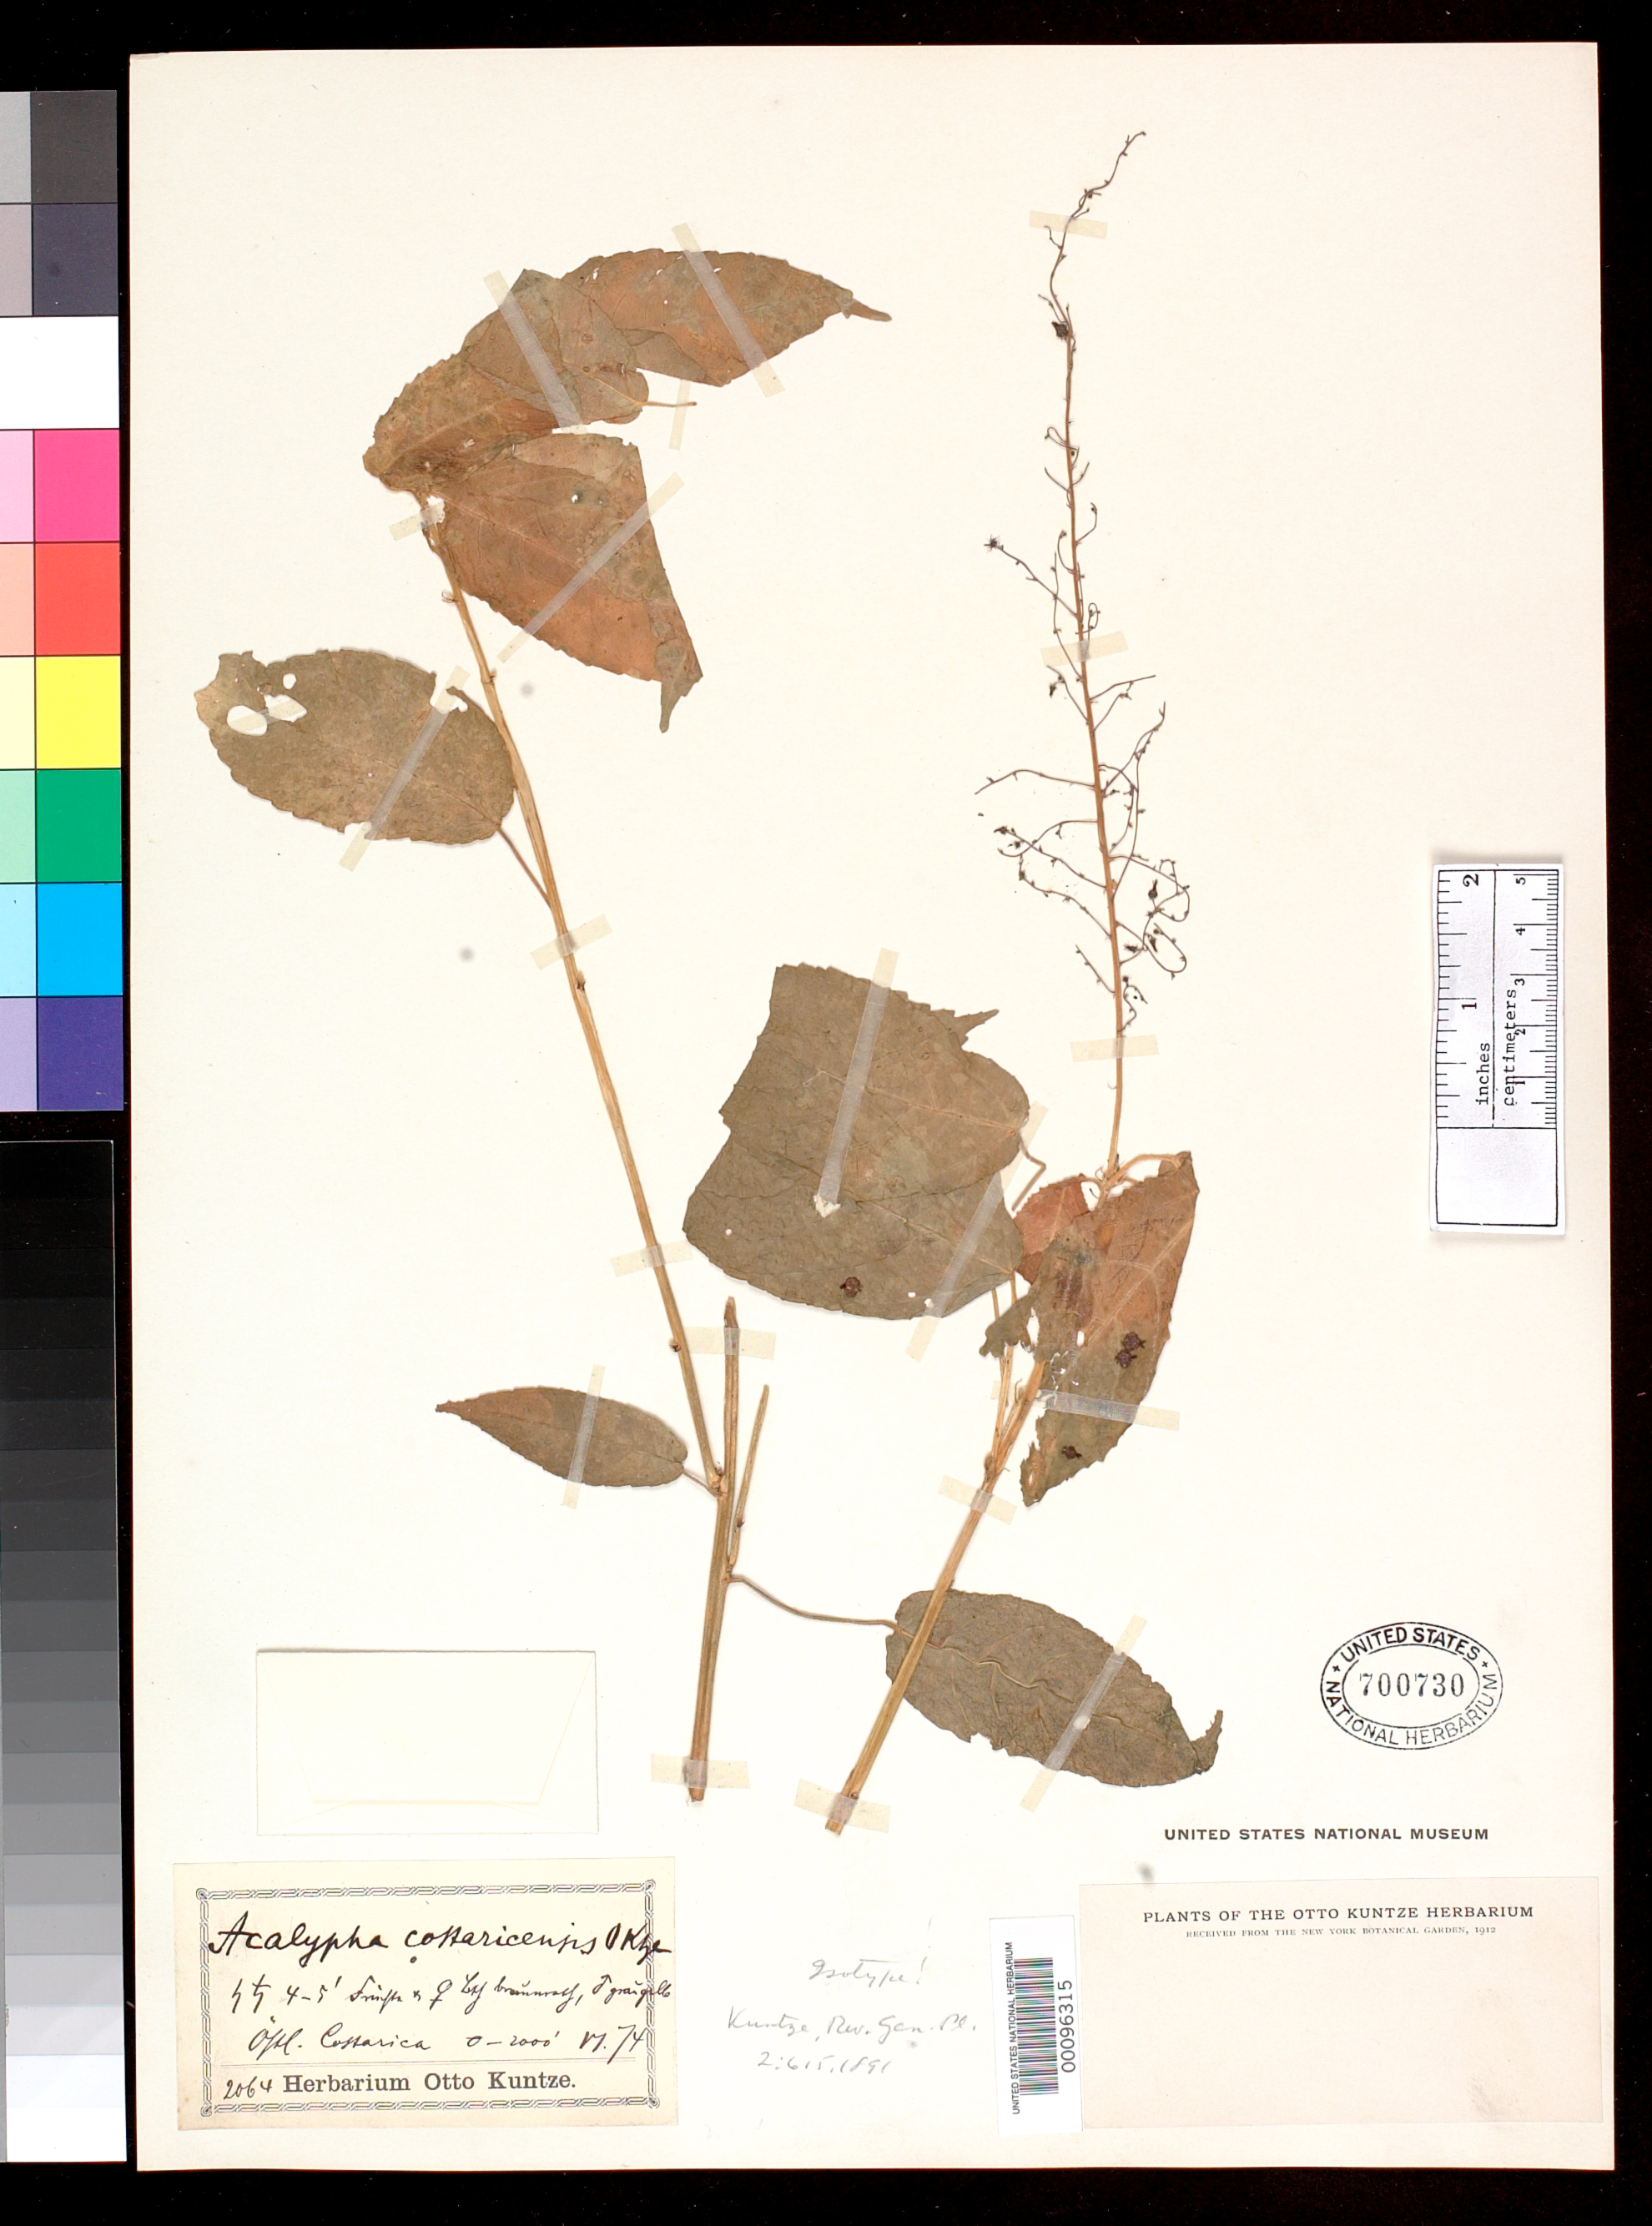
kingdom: Plantae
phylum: Tracheophyta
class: Magnoliopsida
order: Malpighiales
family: Euphorbiaceae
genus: Acalypha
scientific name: Acalypha costaricensis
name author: Kuntze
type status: Type Collection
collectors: C.E.O. Kuntze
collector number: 2064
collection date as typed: Jun 1874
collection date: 1874-06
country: Costa Rica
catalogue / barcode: US 700730